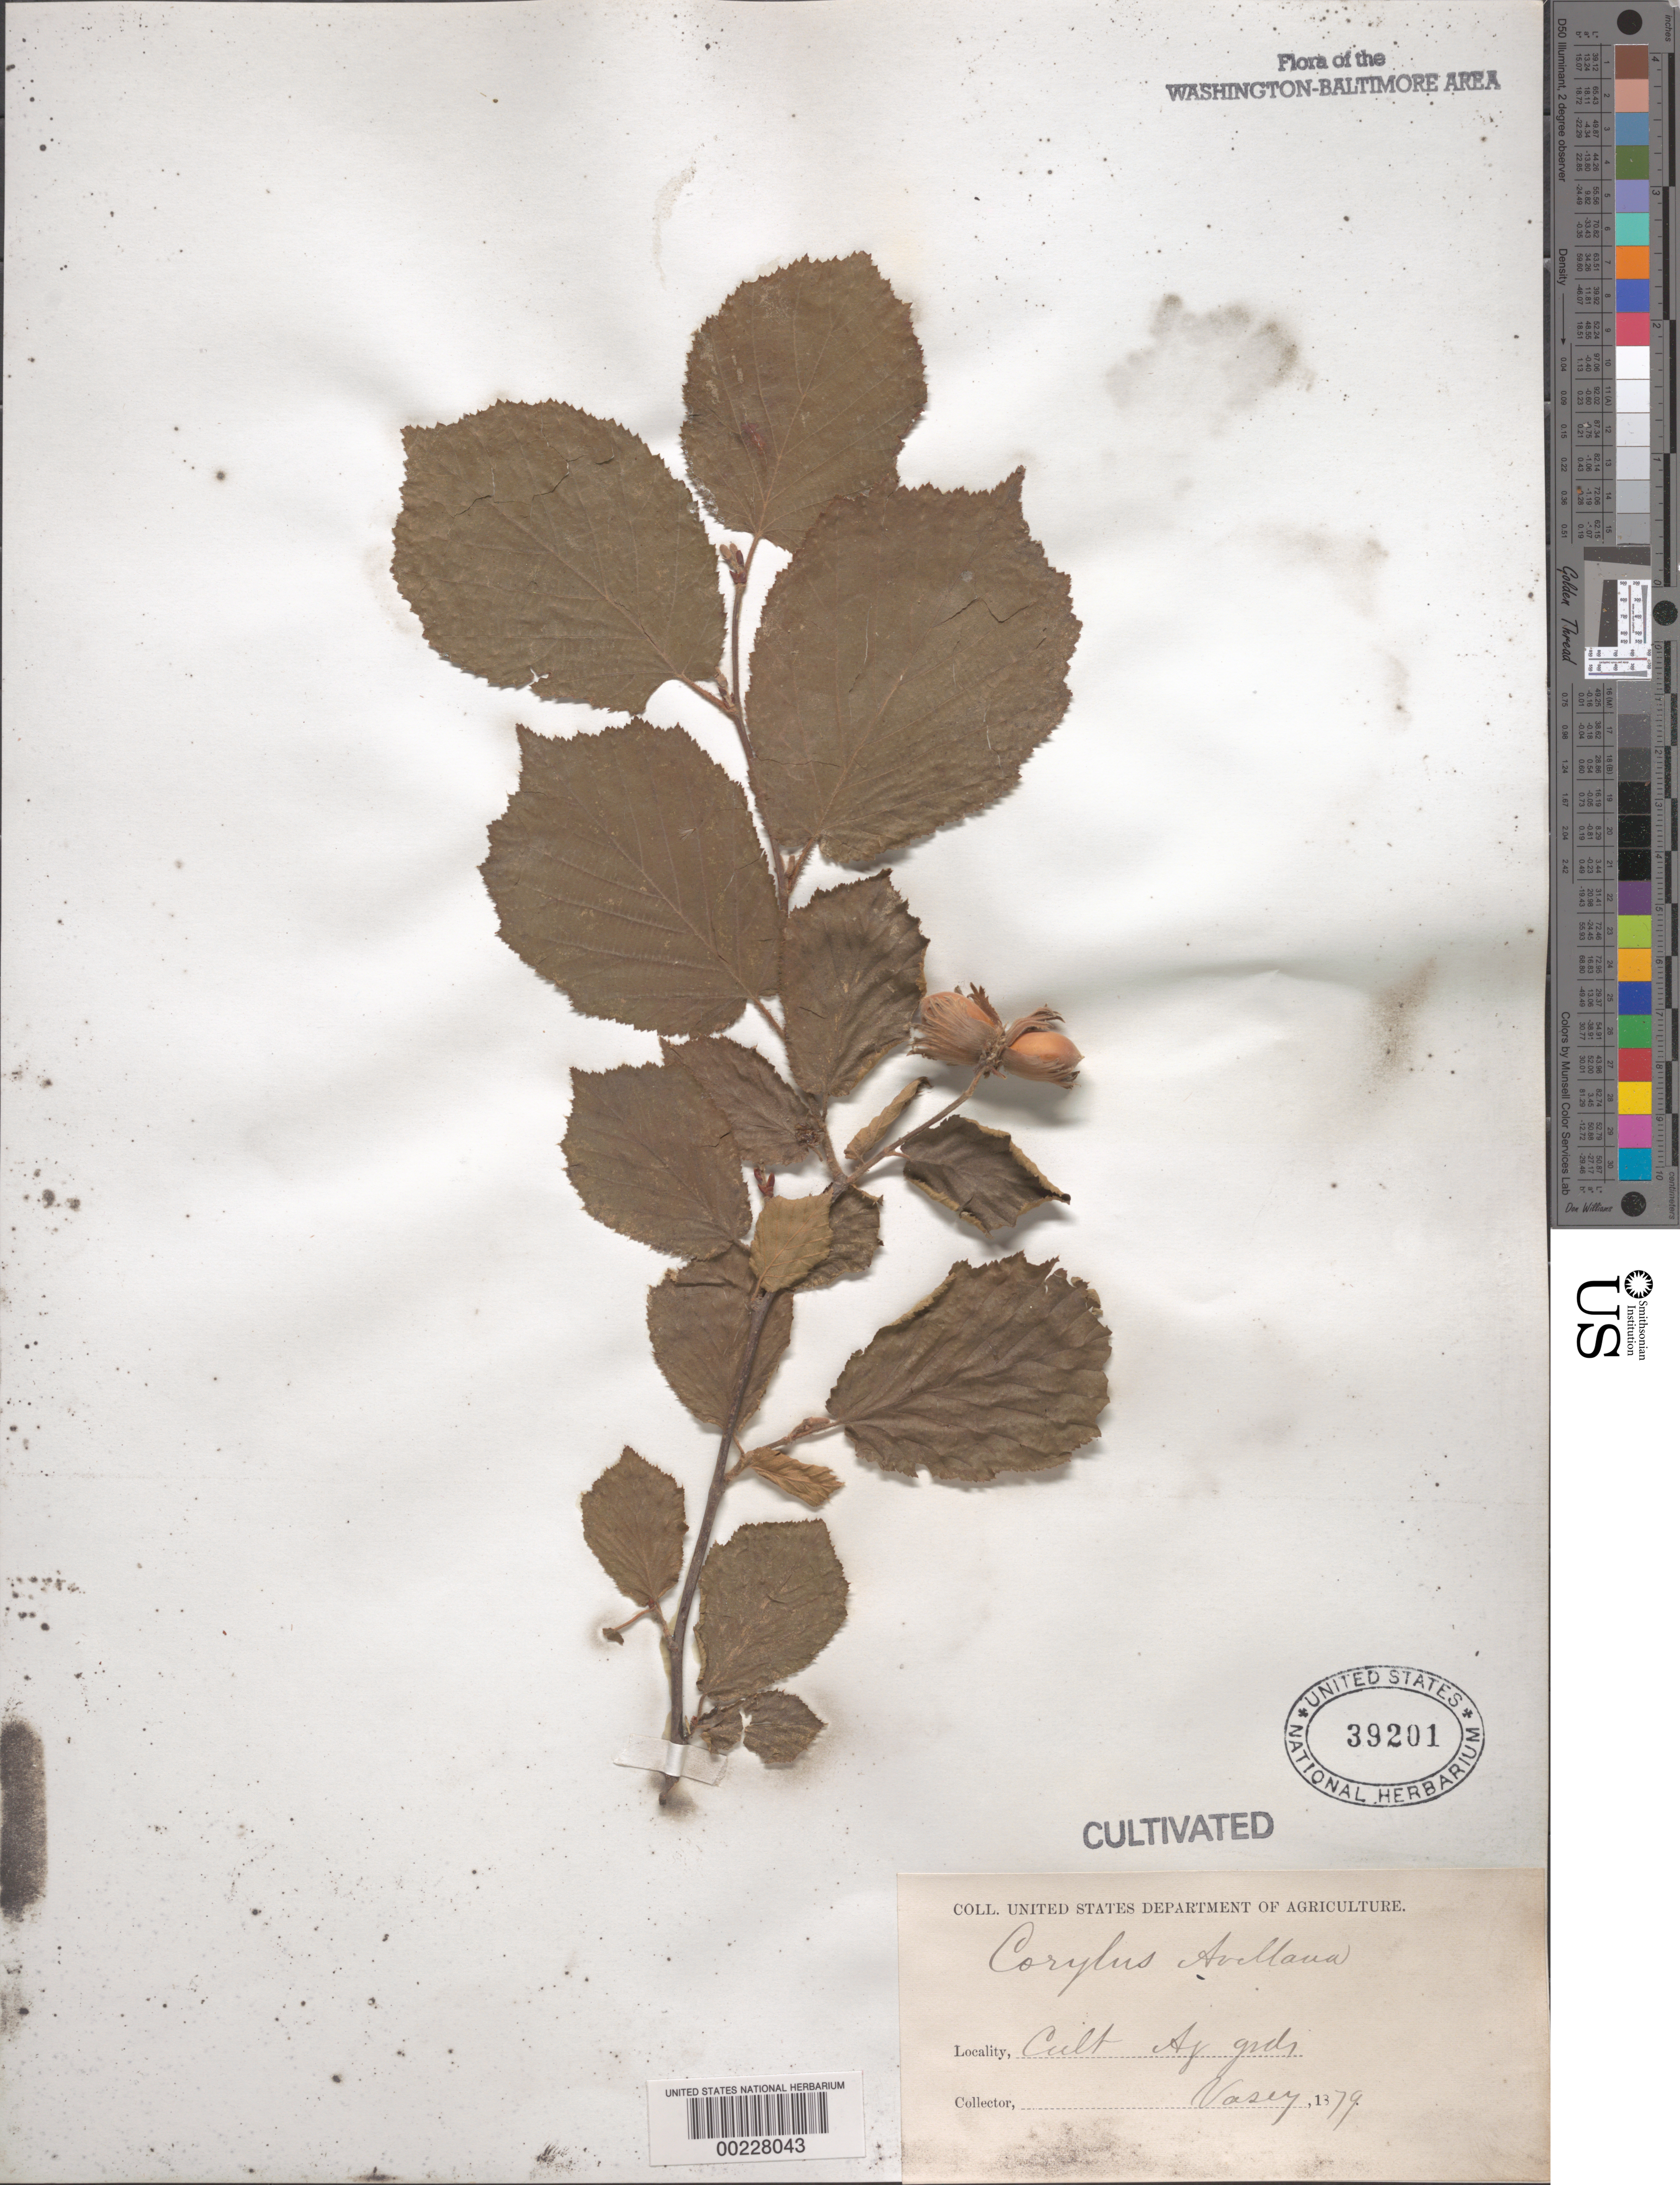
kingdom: Plantae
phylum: Tracheophyta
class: Magnoliopsida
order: Fagales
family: Betulaceae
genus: Corylus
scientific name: Corylus avellana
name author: L.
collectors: G. R. Vasey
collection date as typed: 1879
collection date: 1879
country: United States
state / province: District of Columbia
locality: Agricultural grounds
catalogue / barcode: US 39201